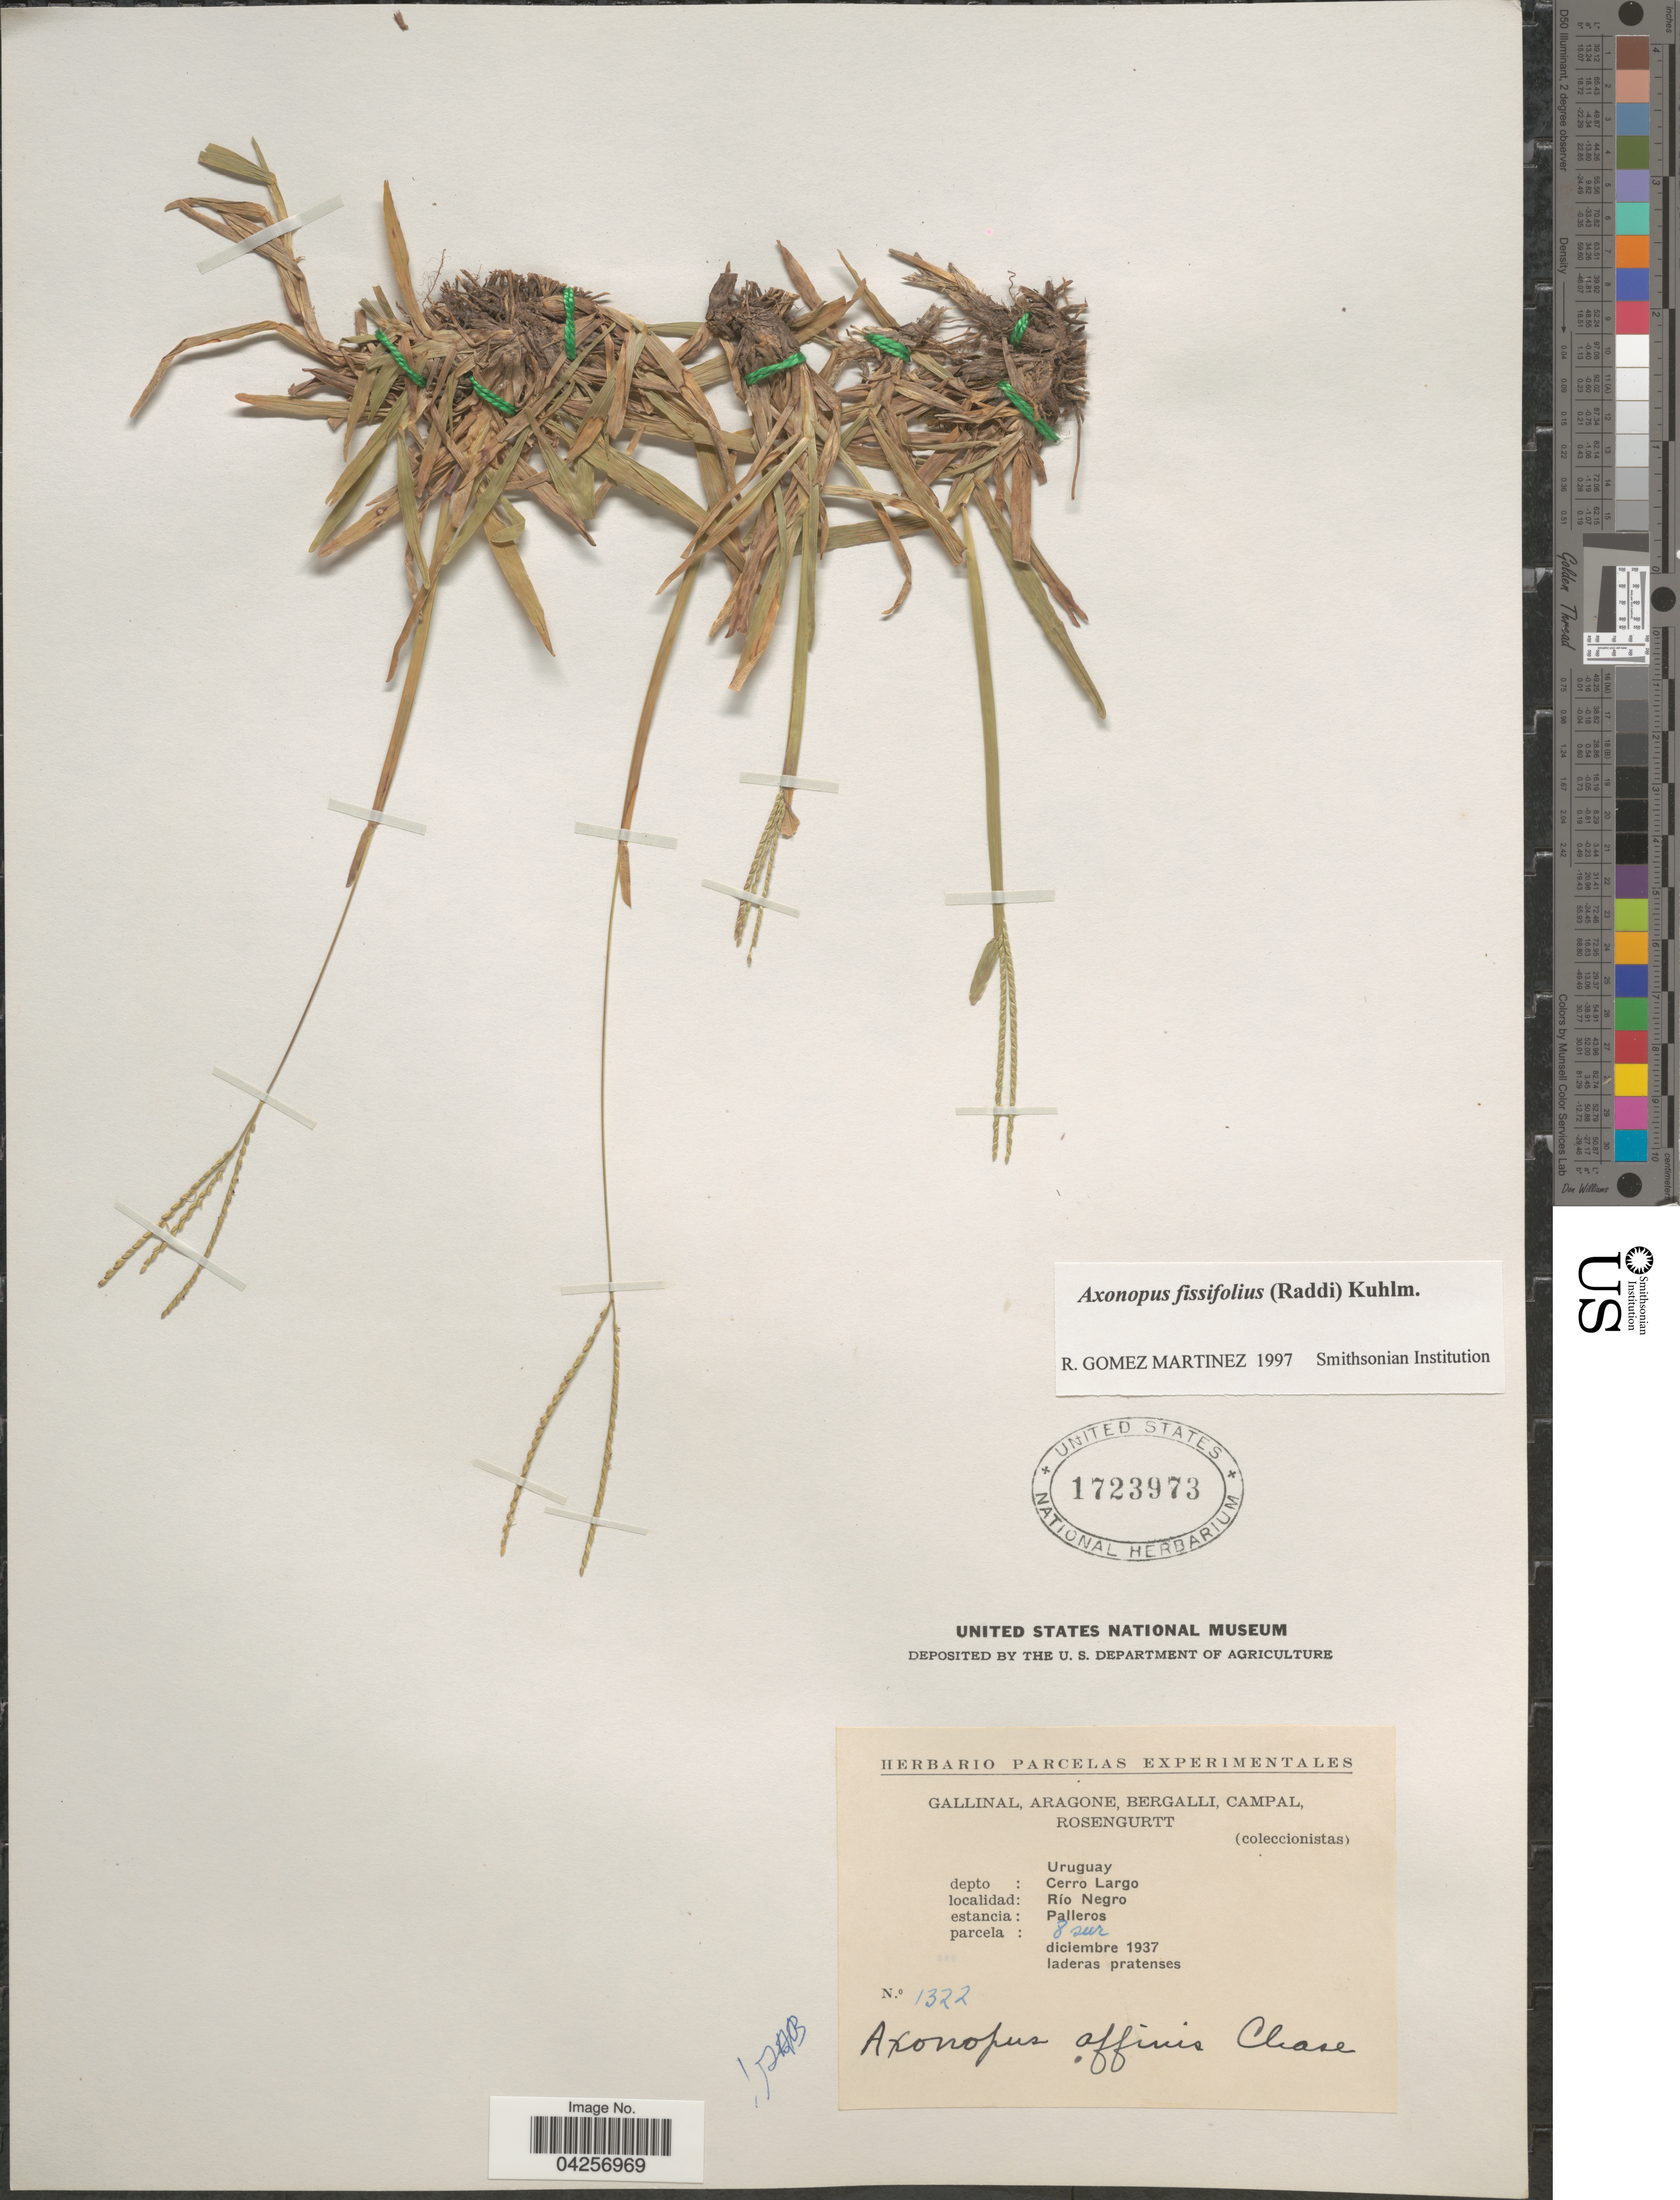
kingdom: Plantae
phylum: Tracheophyta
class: Liliopsida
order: Poales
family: Poaceae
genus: Axonopus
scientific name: Axonopus fissifolius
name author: (Raddi) Kuhlm.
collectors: -. Gallinal, -- Aragone, -- Bergalli, -- Campal & Rosengurtt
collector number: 1322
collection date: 1937-12-08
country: Uruguay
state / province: Cerro Largo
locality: Depto: Cerro Largo. Río Negro. Estancia: Palleros.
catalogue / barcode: US 1723973